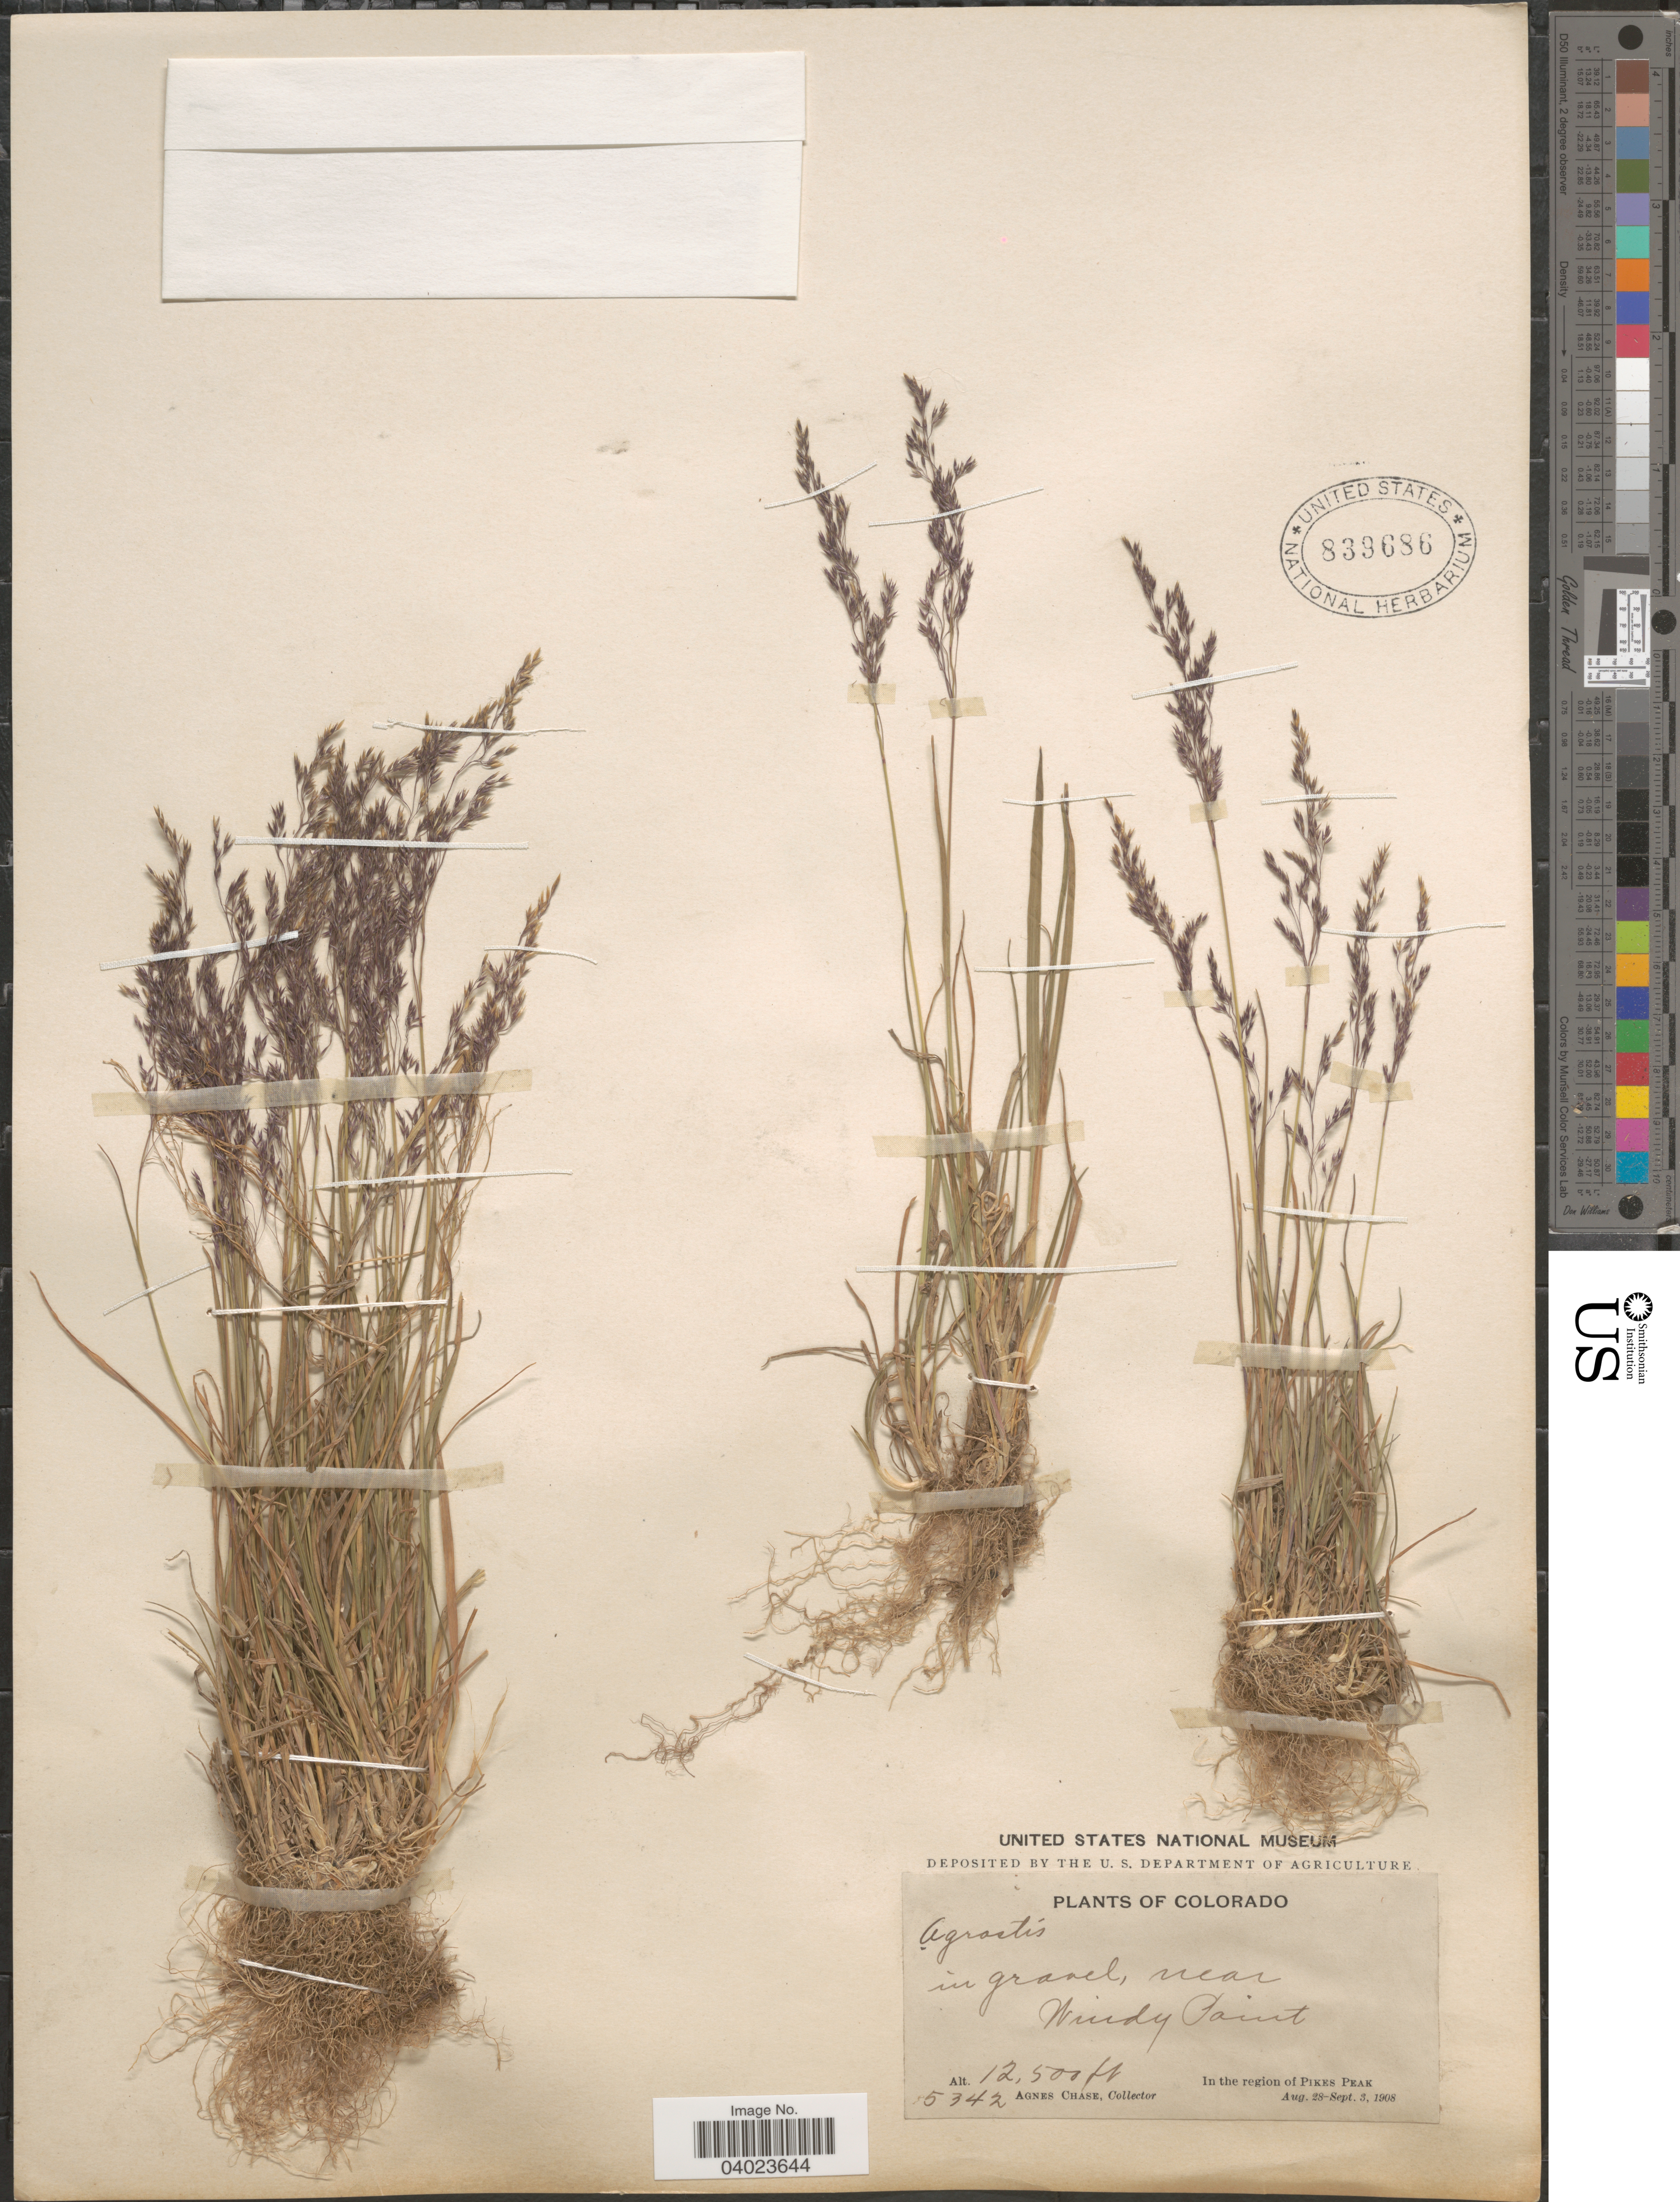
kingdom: Plantae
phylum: Tracheophyta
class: Liliopsida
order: Poales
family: Poaceae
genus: Agrostis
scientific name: Agrostis sp.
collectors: A. Chase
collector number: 5342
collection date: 1908-08-28/1908-09-03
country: United States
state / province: Colorado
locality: In gravel, near Windy Point. In region of Pikes Peak.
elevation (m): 3810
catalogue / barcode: US 839686